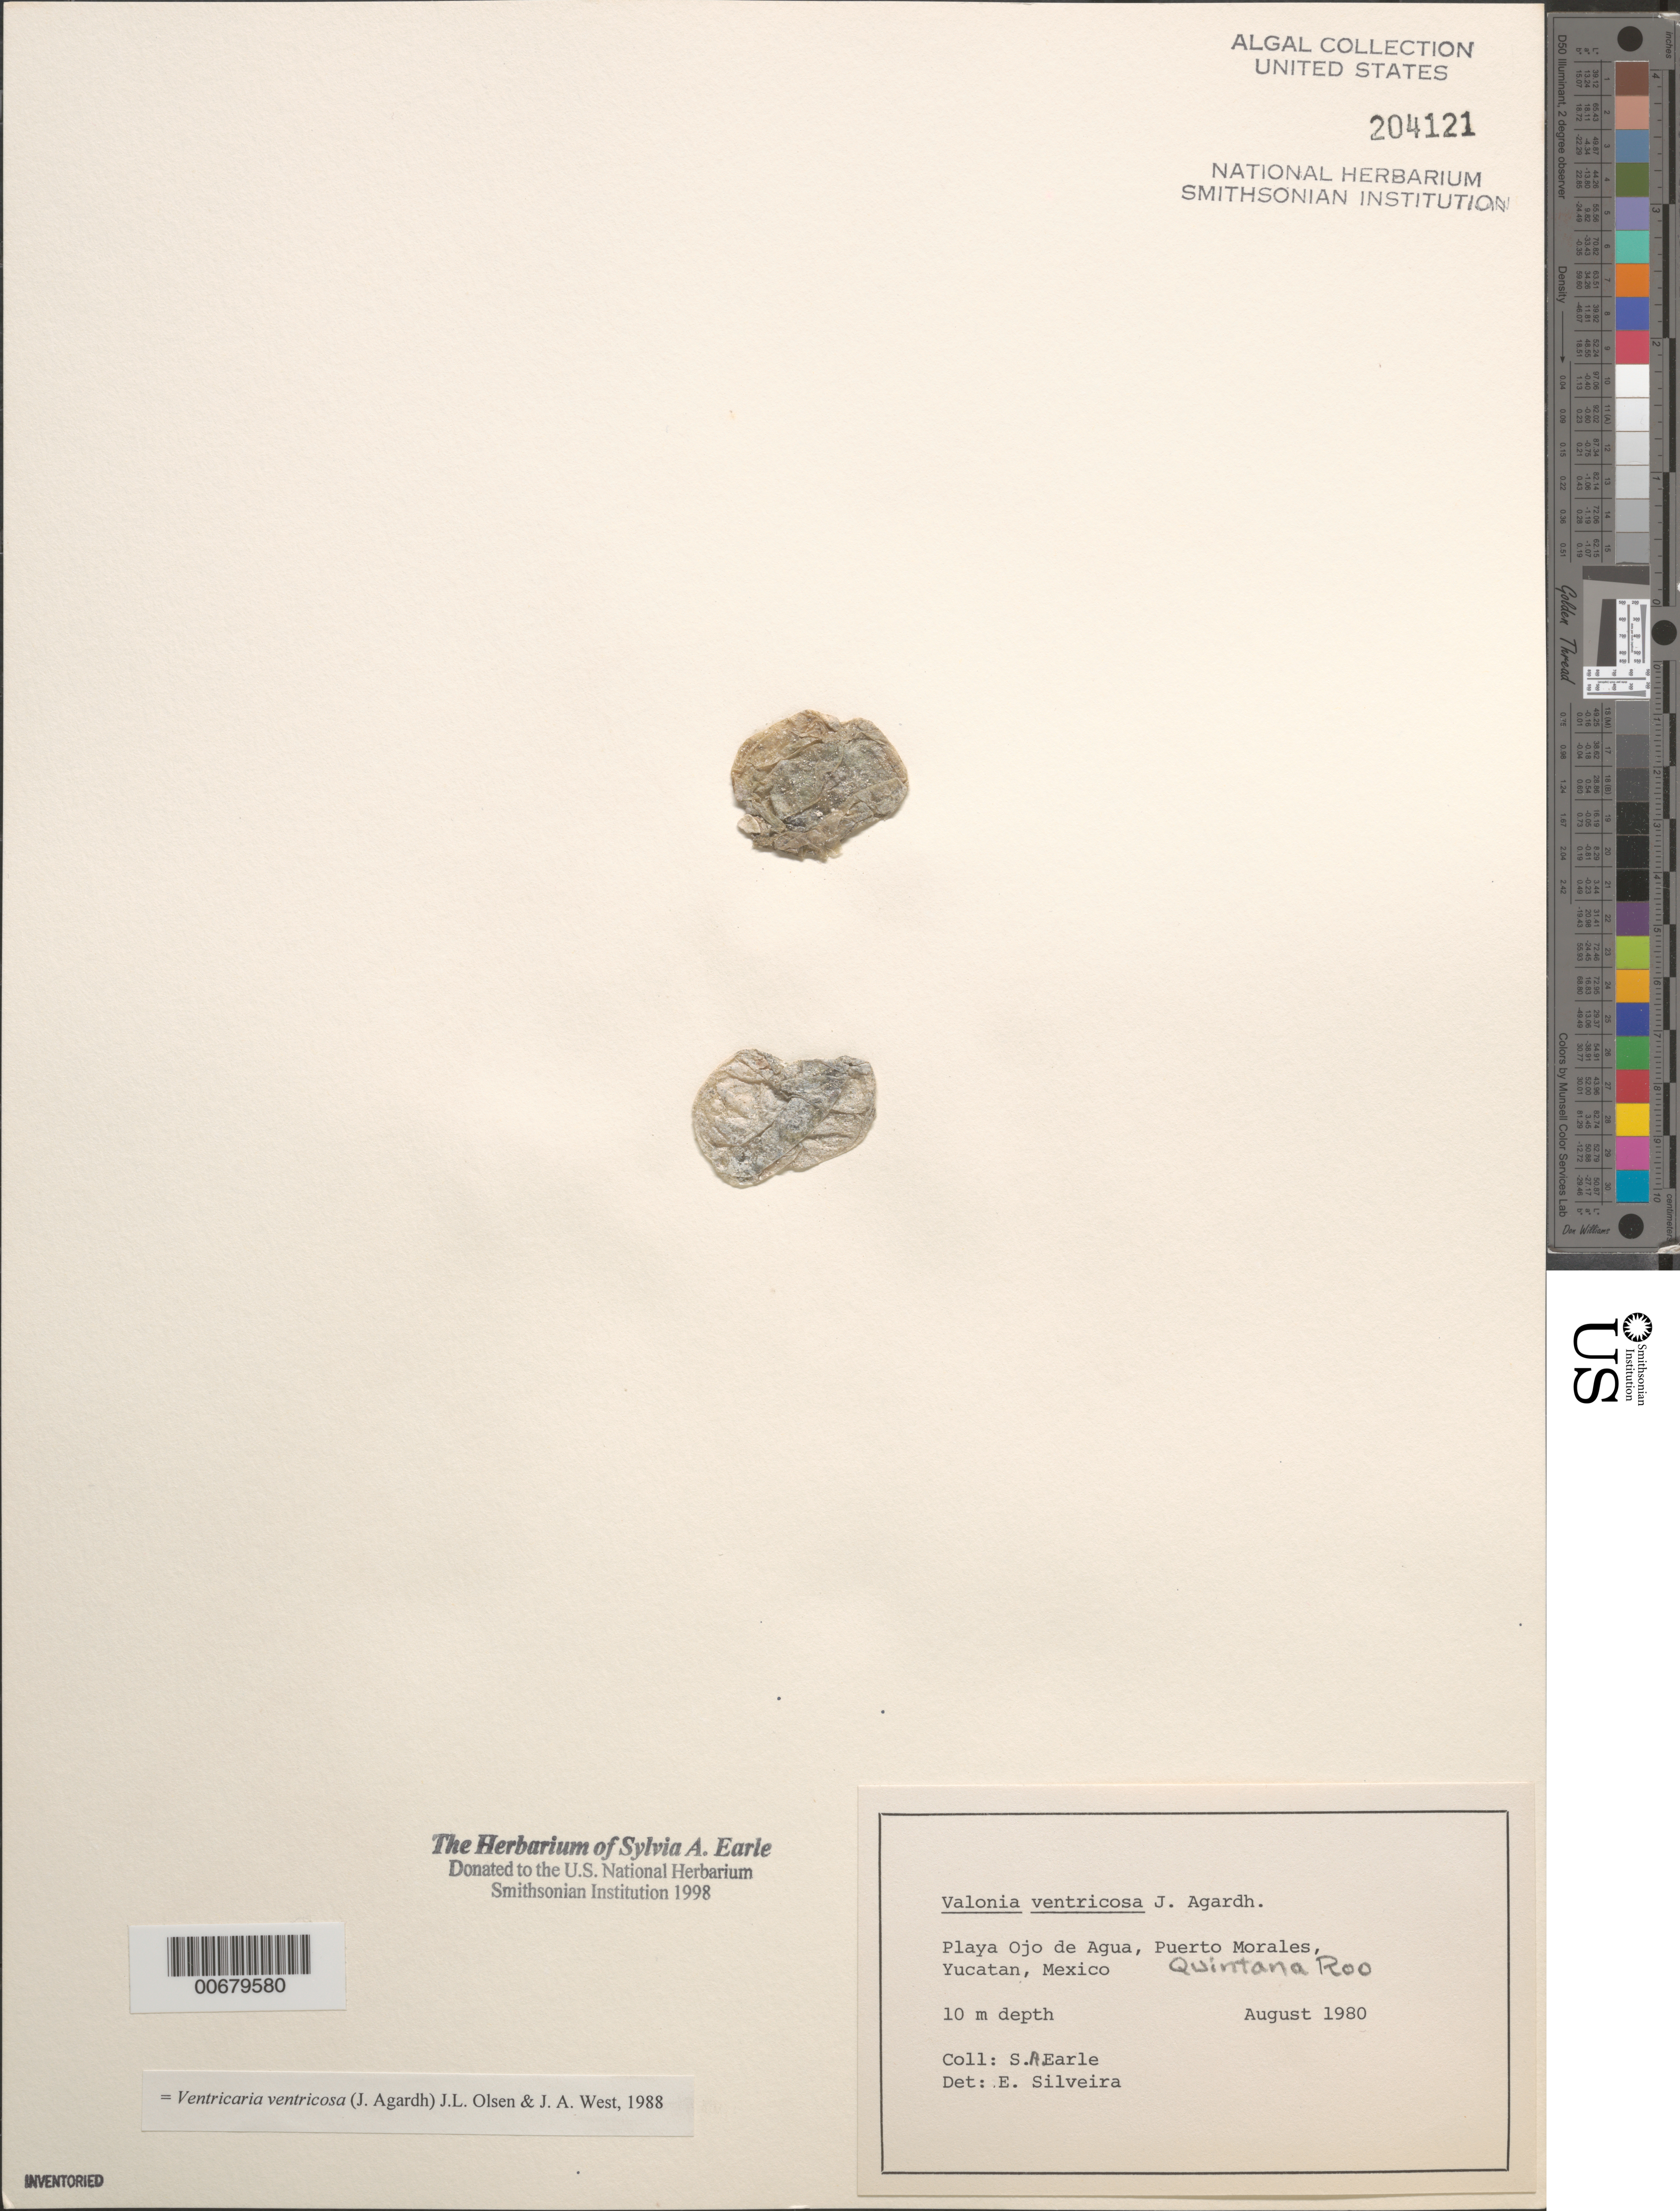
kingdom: Plantae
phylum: Chlorophyta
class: Ulvophyceae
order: Siphonocladales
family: Valoniaceae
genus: Valonia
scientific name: Valonia ventricosa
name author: J. Agardh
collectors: S. A. Earle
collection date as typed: Aug 1980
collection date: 1980-08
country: Mexico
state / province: Quintana Roo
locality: Playa Ojo de Agua, Puerto Morales, Yucatan Peninsula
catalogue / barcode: US 204121